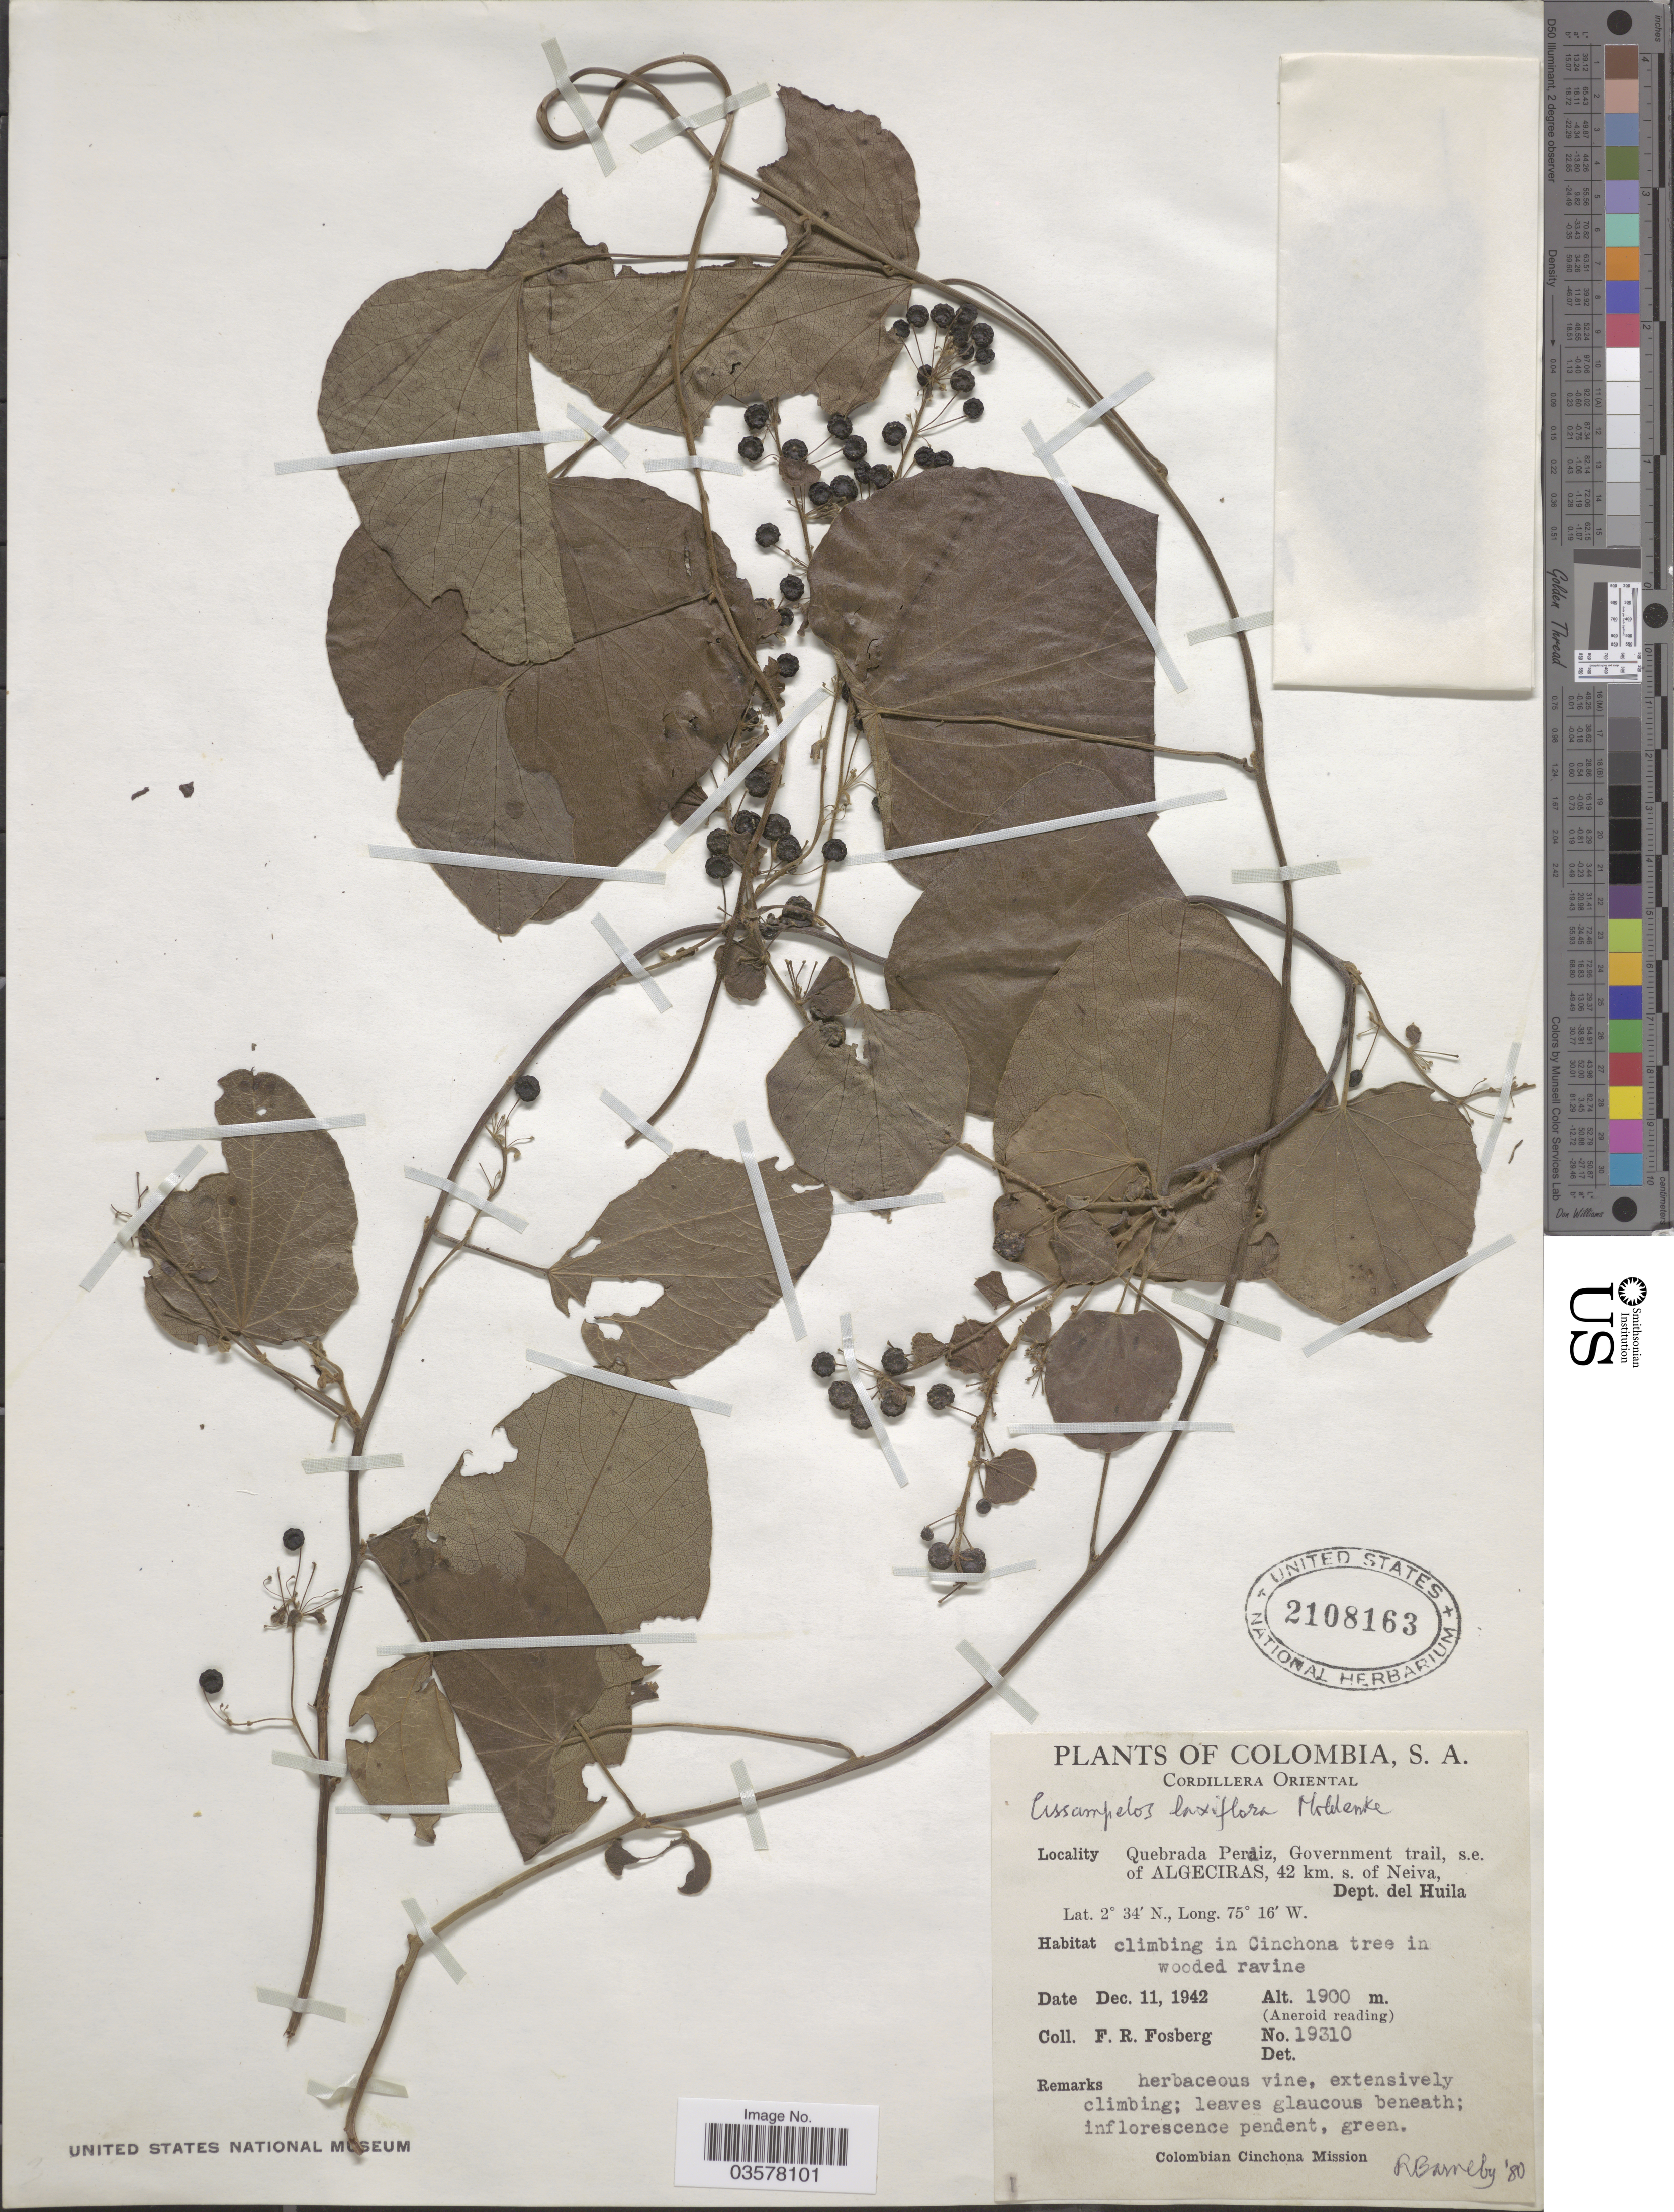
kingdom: Plantae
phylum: Tracheophyta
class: Magnoliopsida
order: Ranunculales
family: Menispermaceae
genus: Cissampelos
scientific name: Cissampelos laxiflora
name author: Moldenke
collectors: F. R. Fosberg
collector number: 19310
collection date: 1942-12-11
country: Colombia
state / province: Huila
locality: Cordillera Oriental. Quebrada Perdiz, Government trail, s.e. of Algeciras, 42 km. s. of Neiva, Dept. del Huila.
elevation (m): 1900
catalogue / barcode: US 2108163